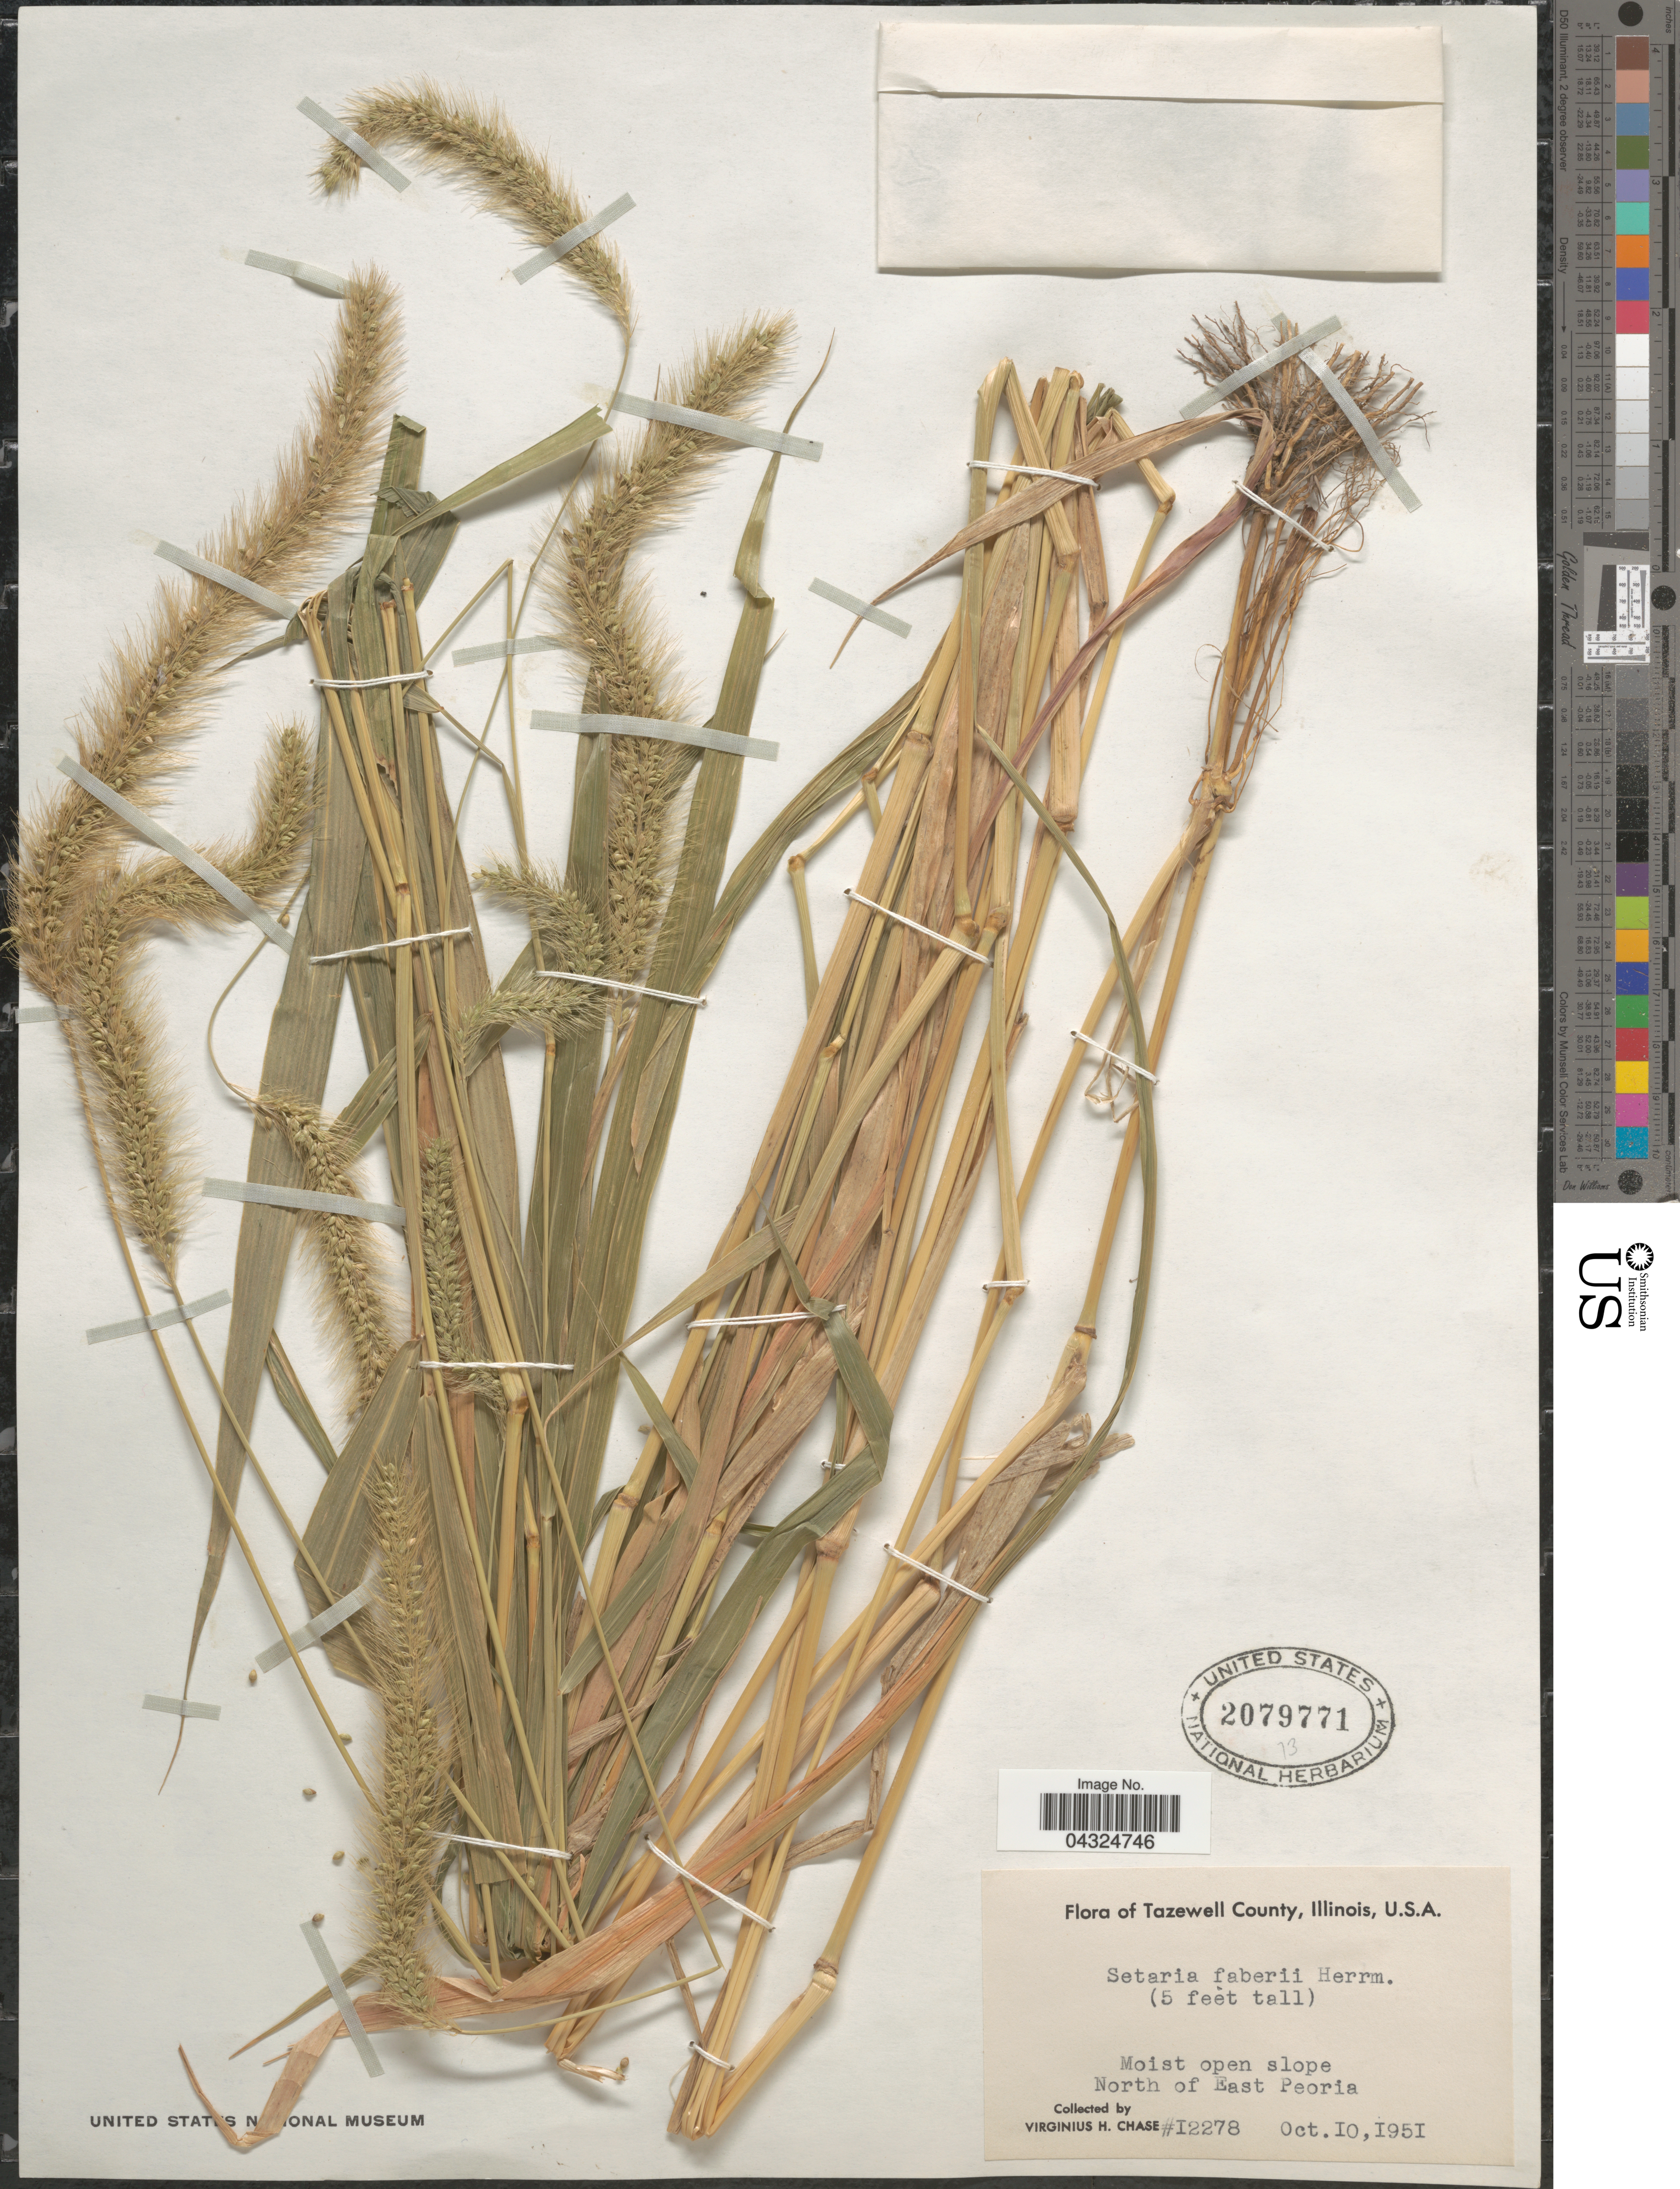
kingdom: Plantae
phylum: Tracheophyta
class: Liliopsida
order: Poales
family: Poaceae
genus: Setaria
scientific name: Setaria faberi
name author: R.A.W. Herrm.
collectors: V. H. Chase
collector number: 12278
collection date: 1951-10-10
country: United States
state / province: Illinois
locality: Tazewell County. Moist open slope. North of East Peoria.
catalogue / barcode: US 2079771